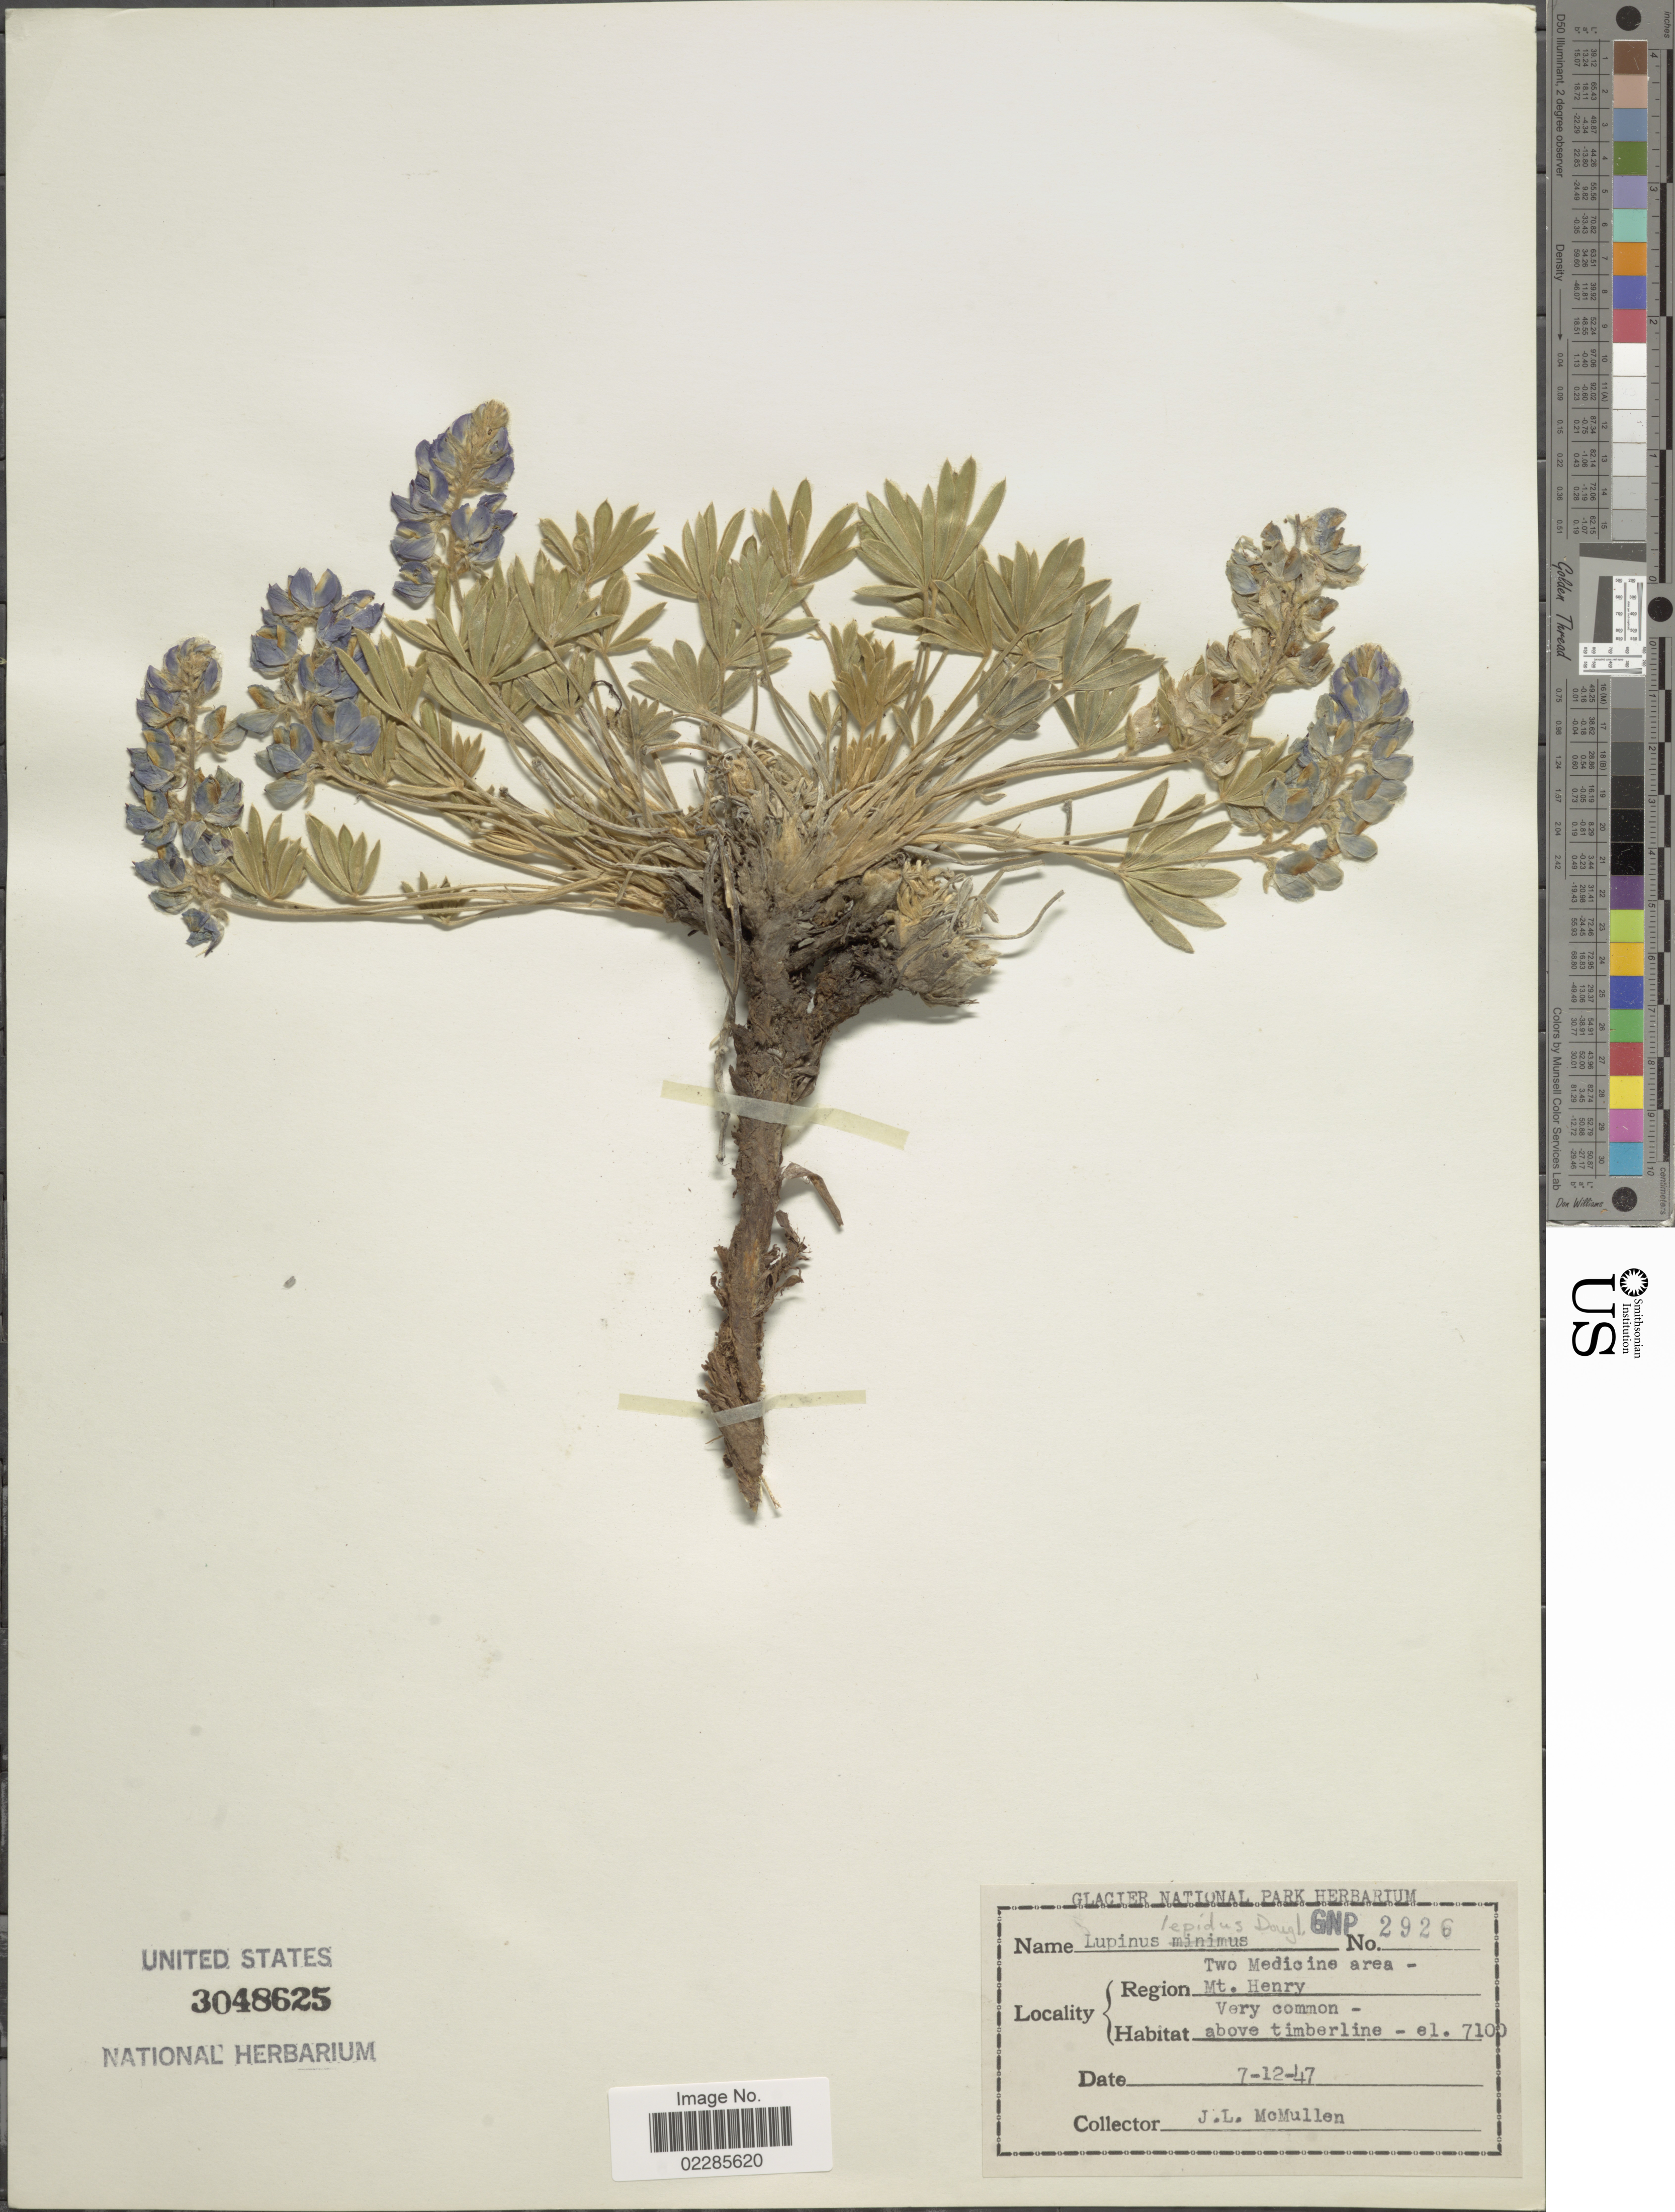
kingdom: Plantae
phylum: Tracheophyta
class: Magnoliopsida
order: Fabales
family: Fabaceae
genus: Lupinus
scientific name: Lupinus lepidus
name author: Douglas ex Lindl.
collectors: J. McMullen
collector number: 2926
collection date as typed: Transcribed d/m/y: 7/12/47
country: United States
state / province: Montana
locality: Region Two Medicine area - Mt Henry, Very common - above timberline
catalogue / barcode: US 3048625